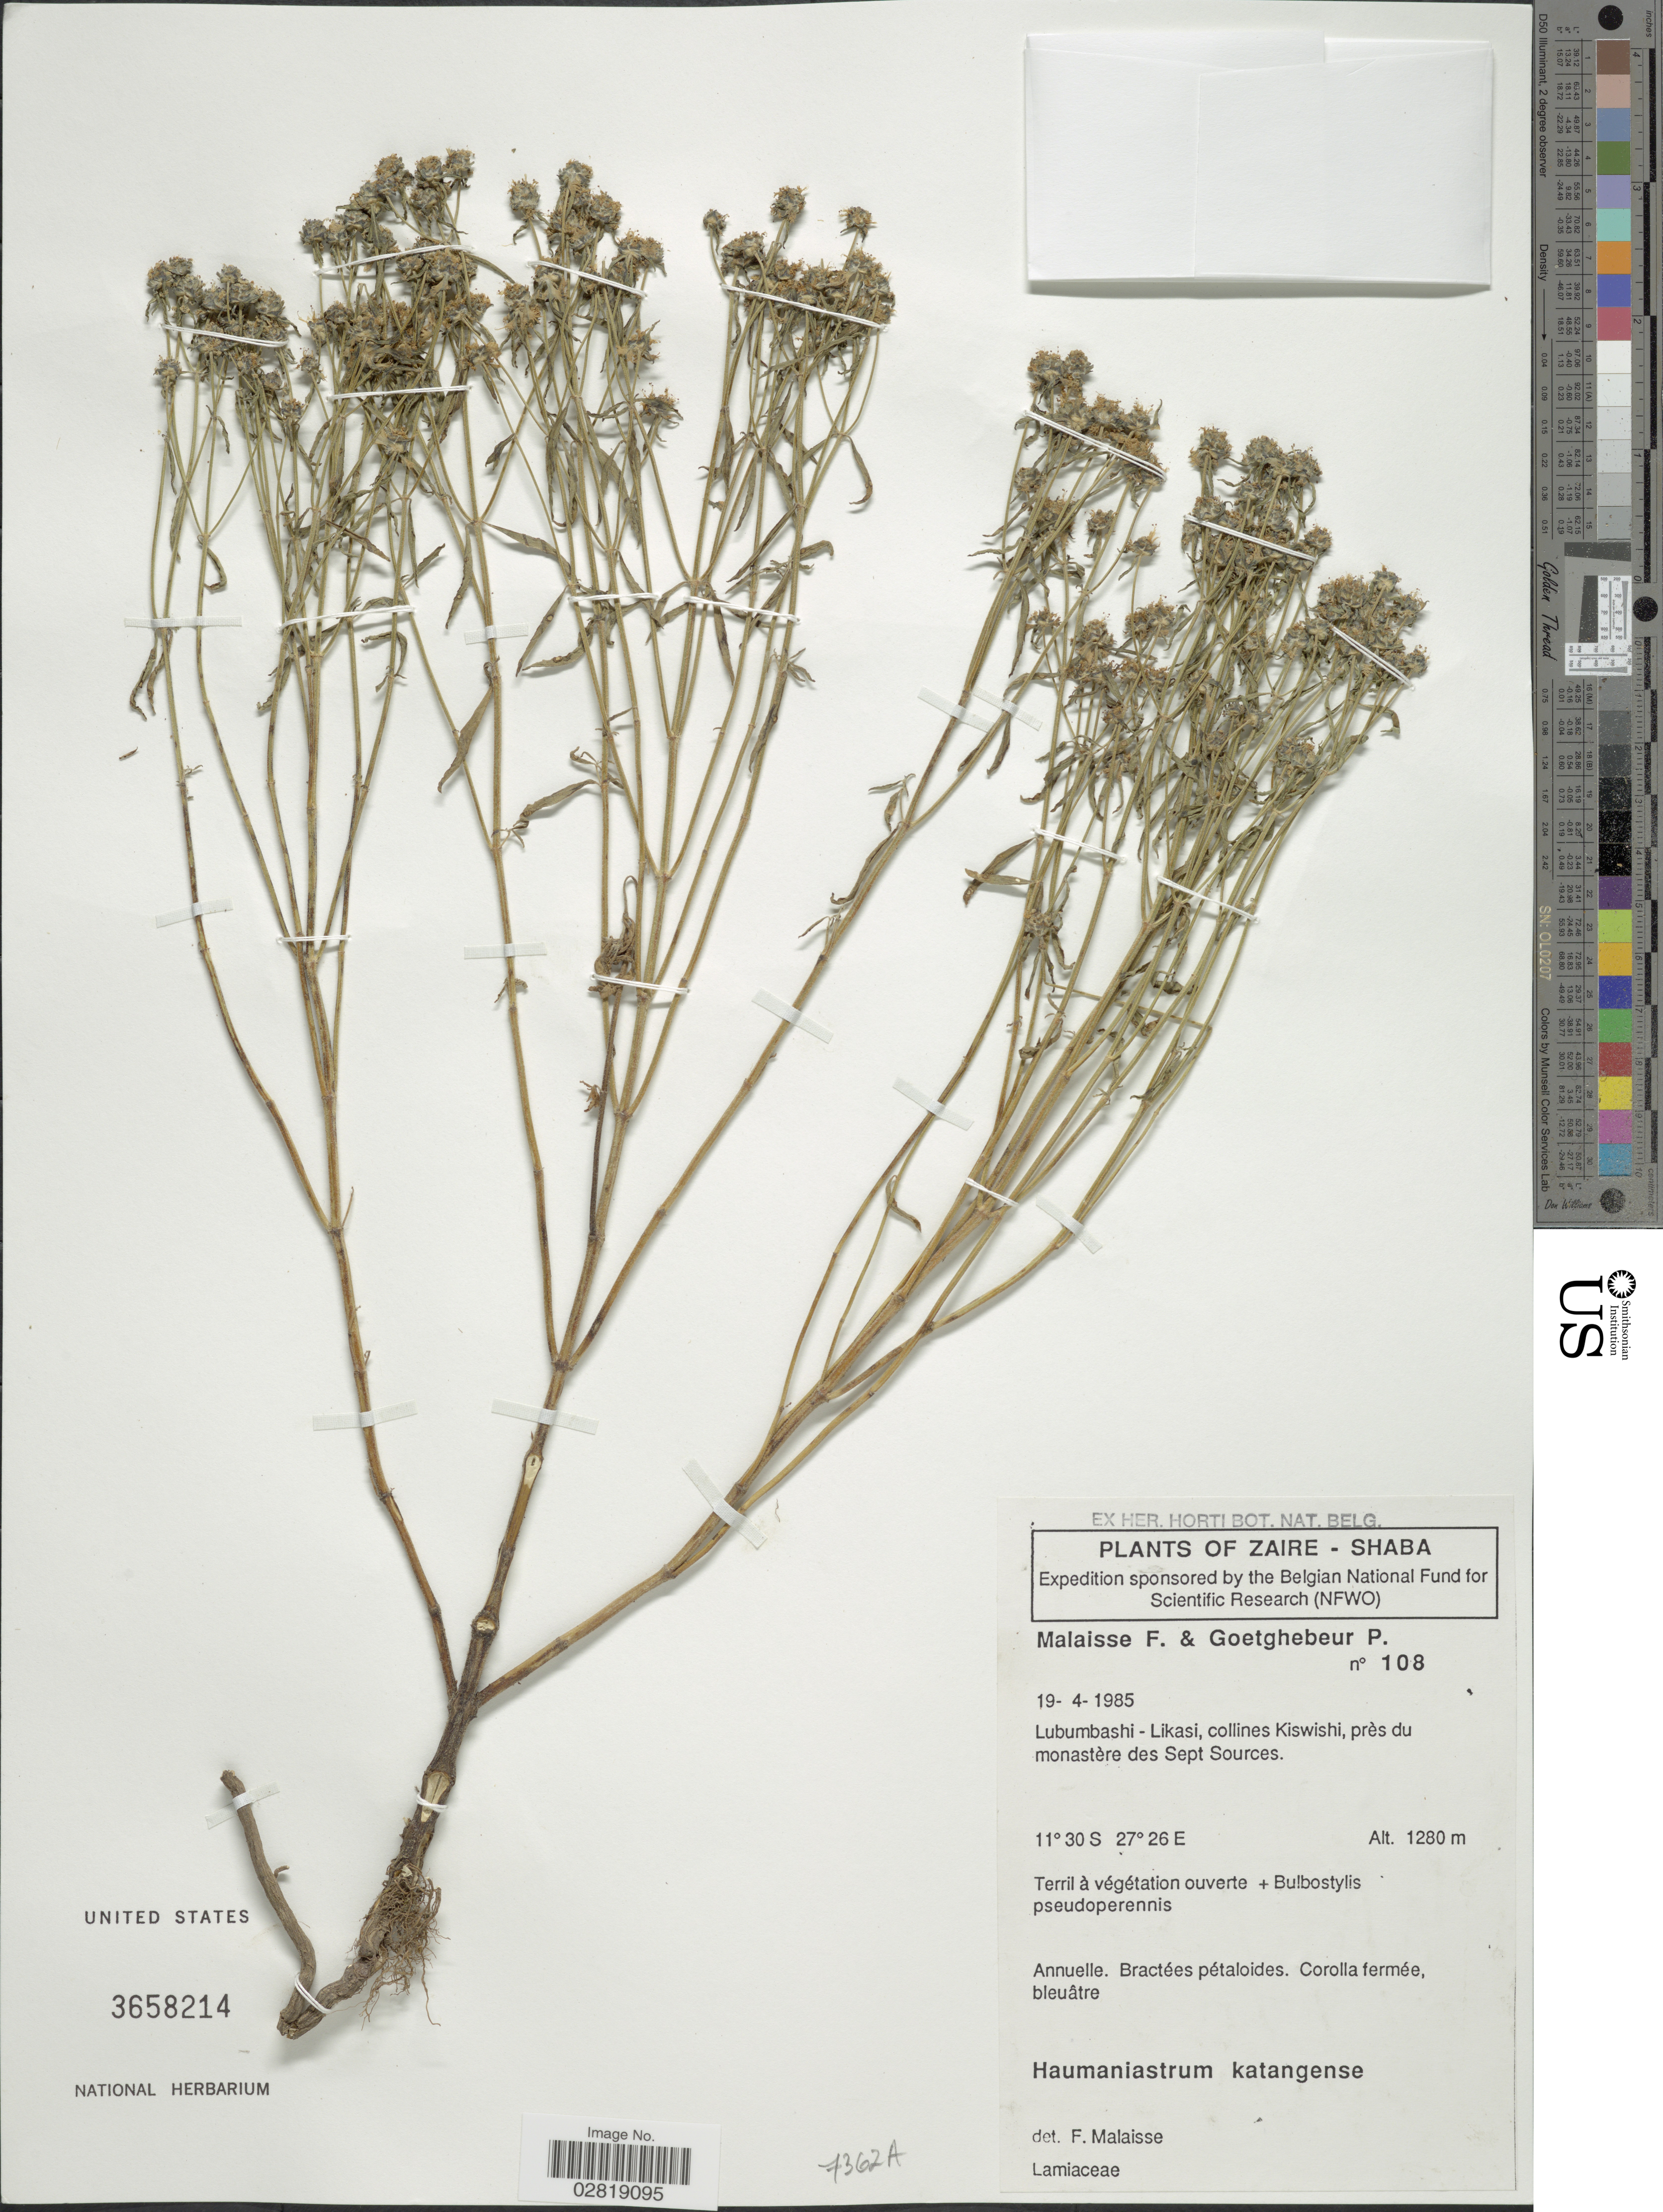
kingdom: Plantae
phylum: Tracheophyta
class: Magnoliopsida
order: Lamiales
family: Lamiaceae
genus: Haumaniastrum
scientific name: Haumaniastrum katangense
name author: (S. Moore) P.A. Duvign. & Plancke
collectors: F. Malaisse & P. Goetghebeur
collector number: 108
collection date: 1985-04-19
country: Angola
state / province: Zaire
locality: Zaire-Shaba. Lubumbashi-Likasi, collines Kiswishi, près du monastère des Sept Sources.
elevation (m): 1280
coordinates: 11° 30, 27° 26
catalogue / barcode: US 3658214